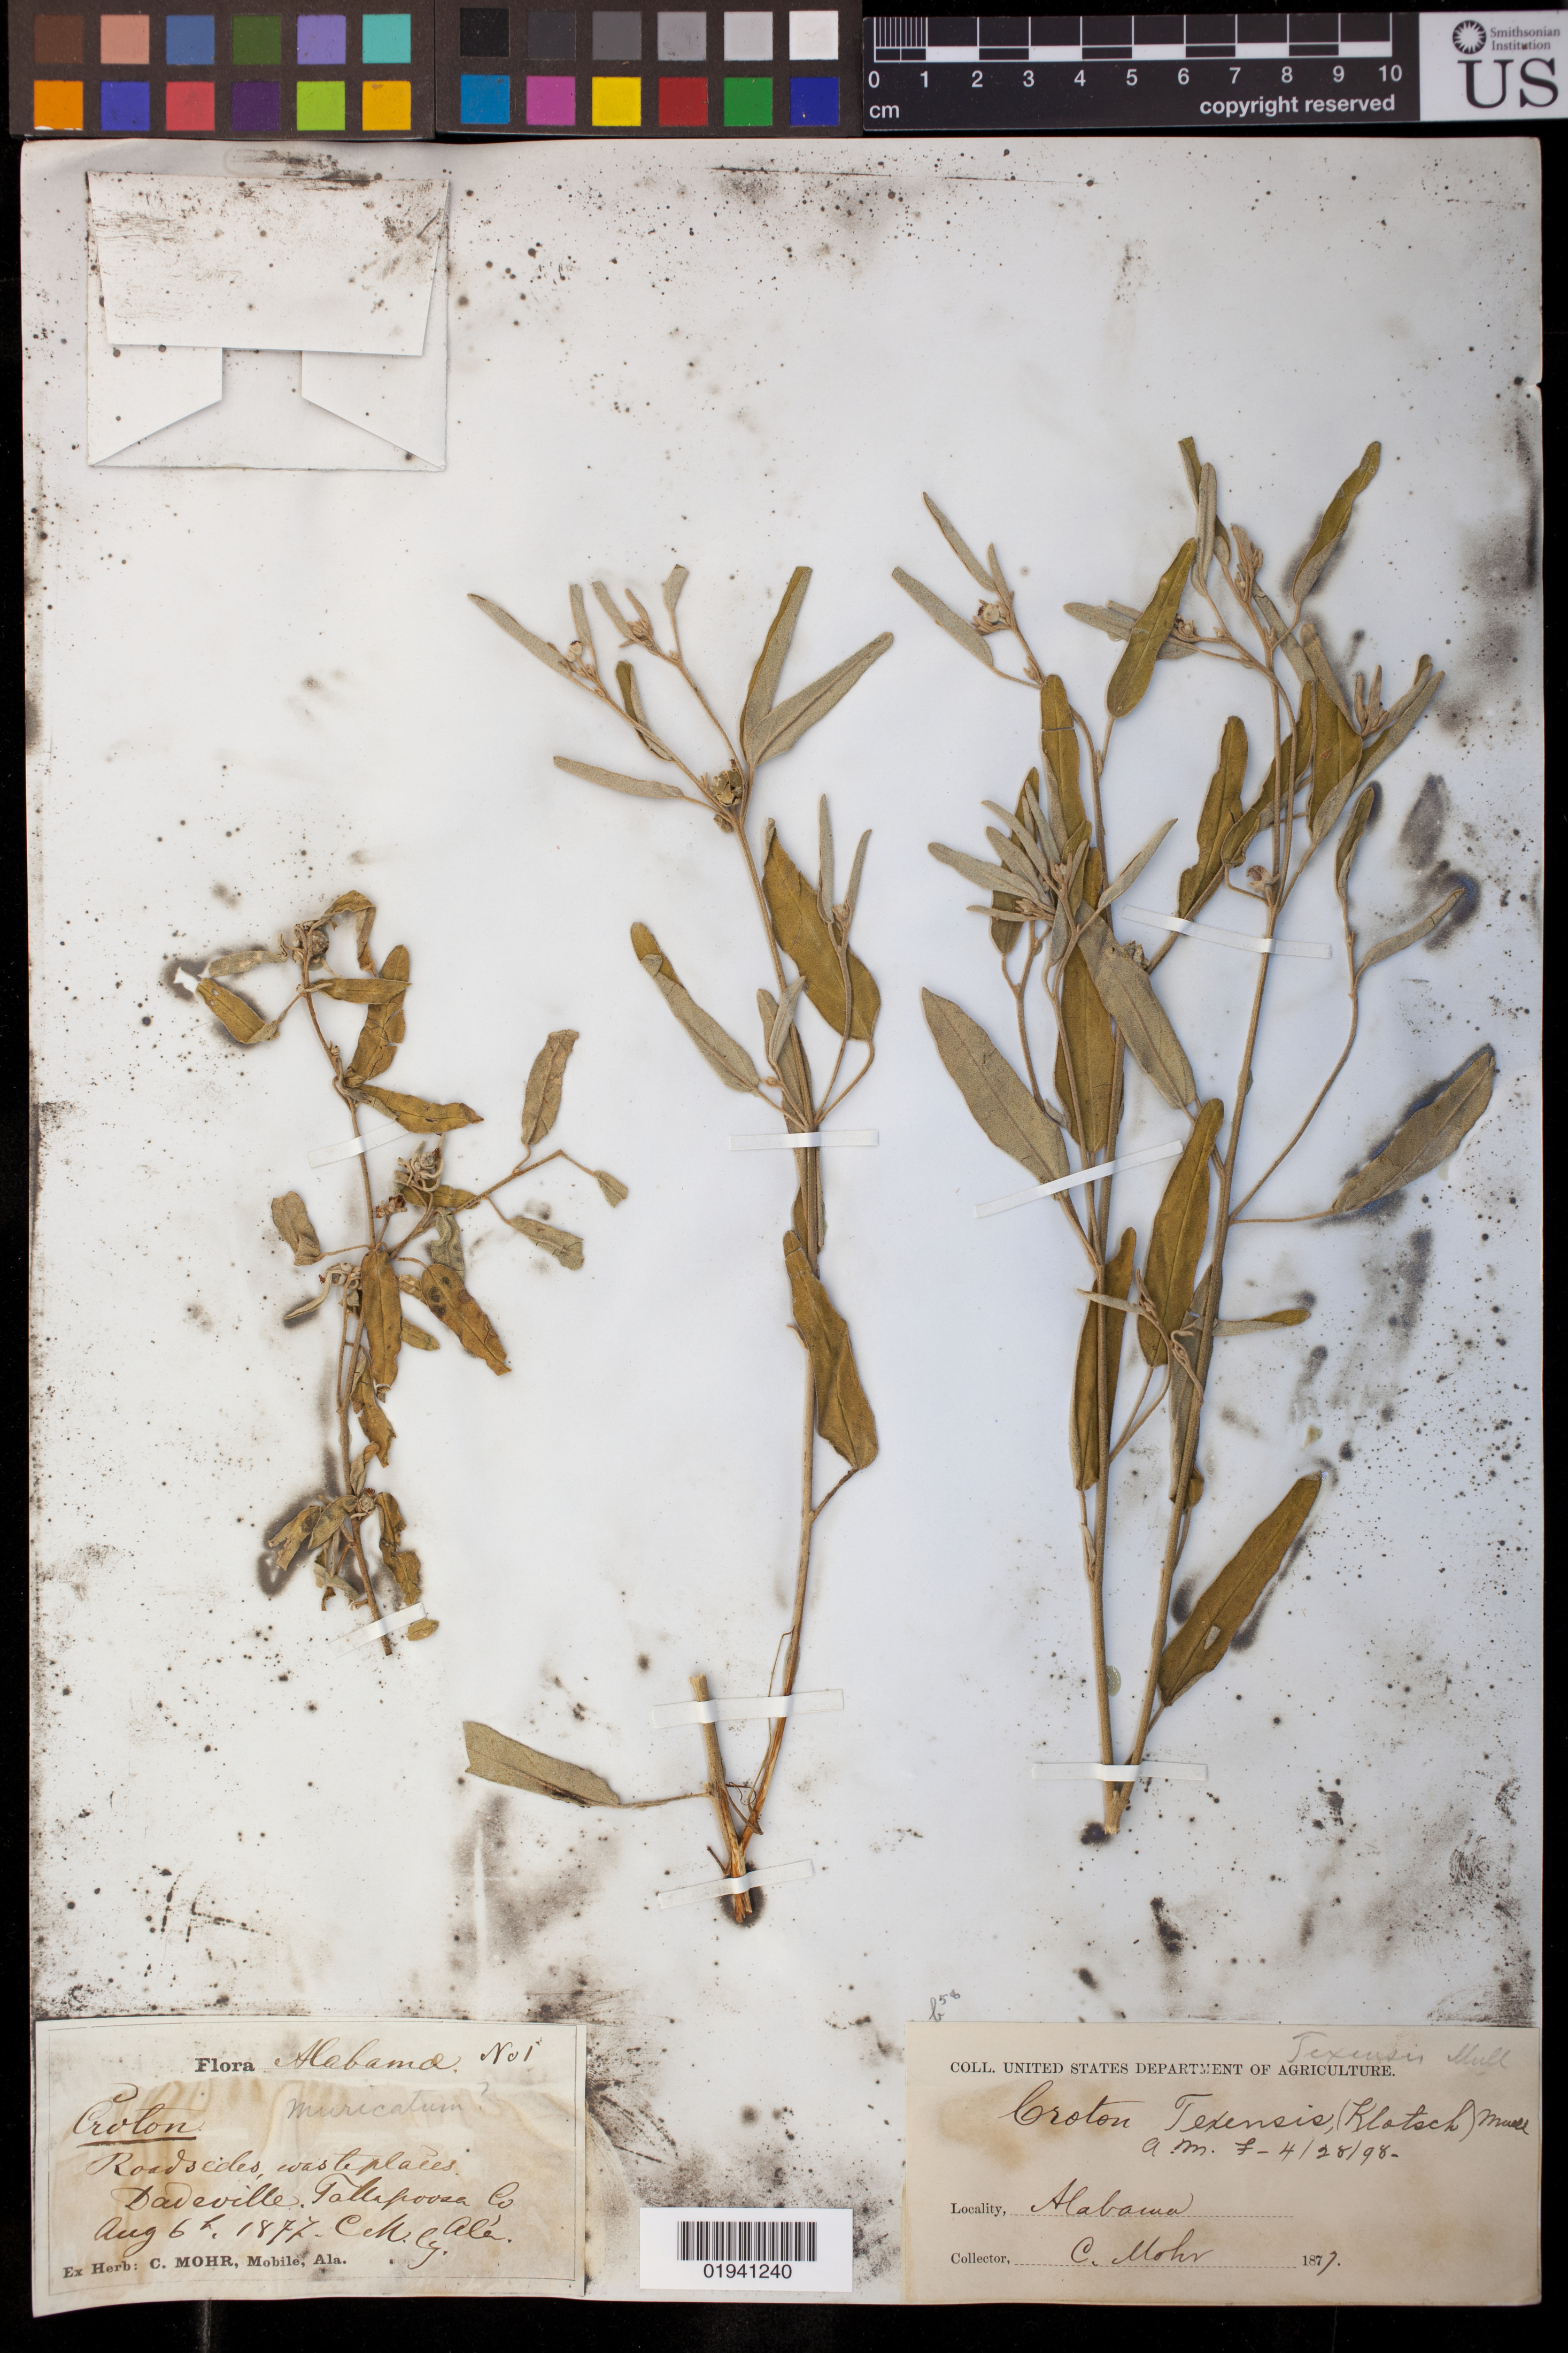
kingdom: Plantae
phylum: Tracheophyta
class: Magnoliopsida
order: Malpighiales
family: Euphorbiaceae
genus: Croton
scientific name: Croton texensis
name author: (Klotzsch) Müll. Arg.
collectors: C. T. Mohr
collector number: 1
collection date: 1877-08-06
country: United States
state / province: Alabama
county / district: Tallapoosa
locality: Dadville